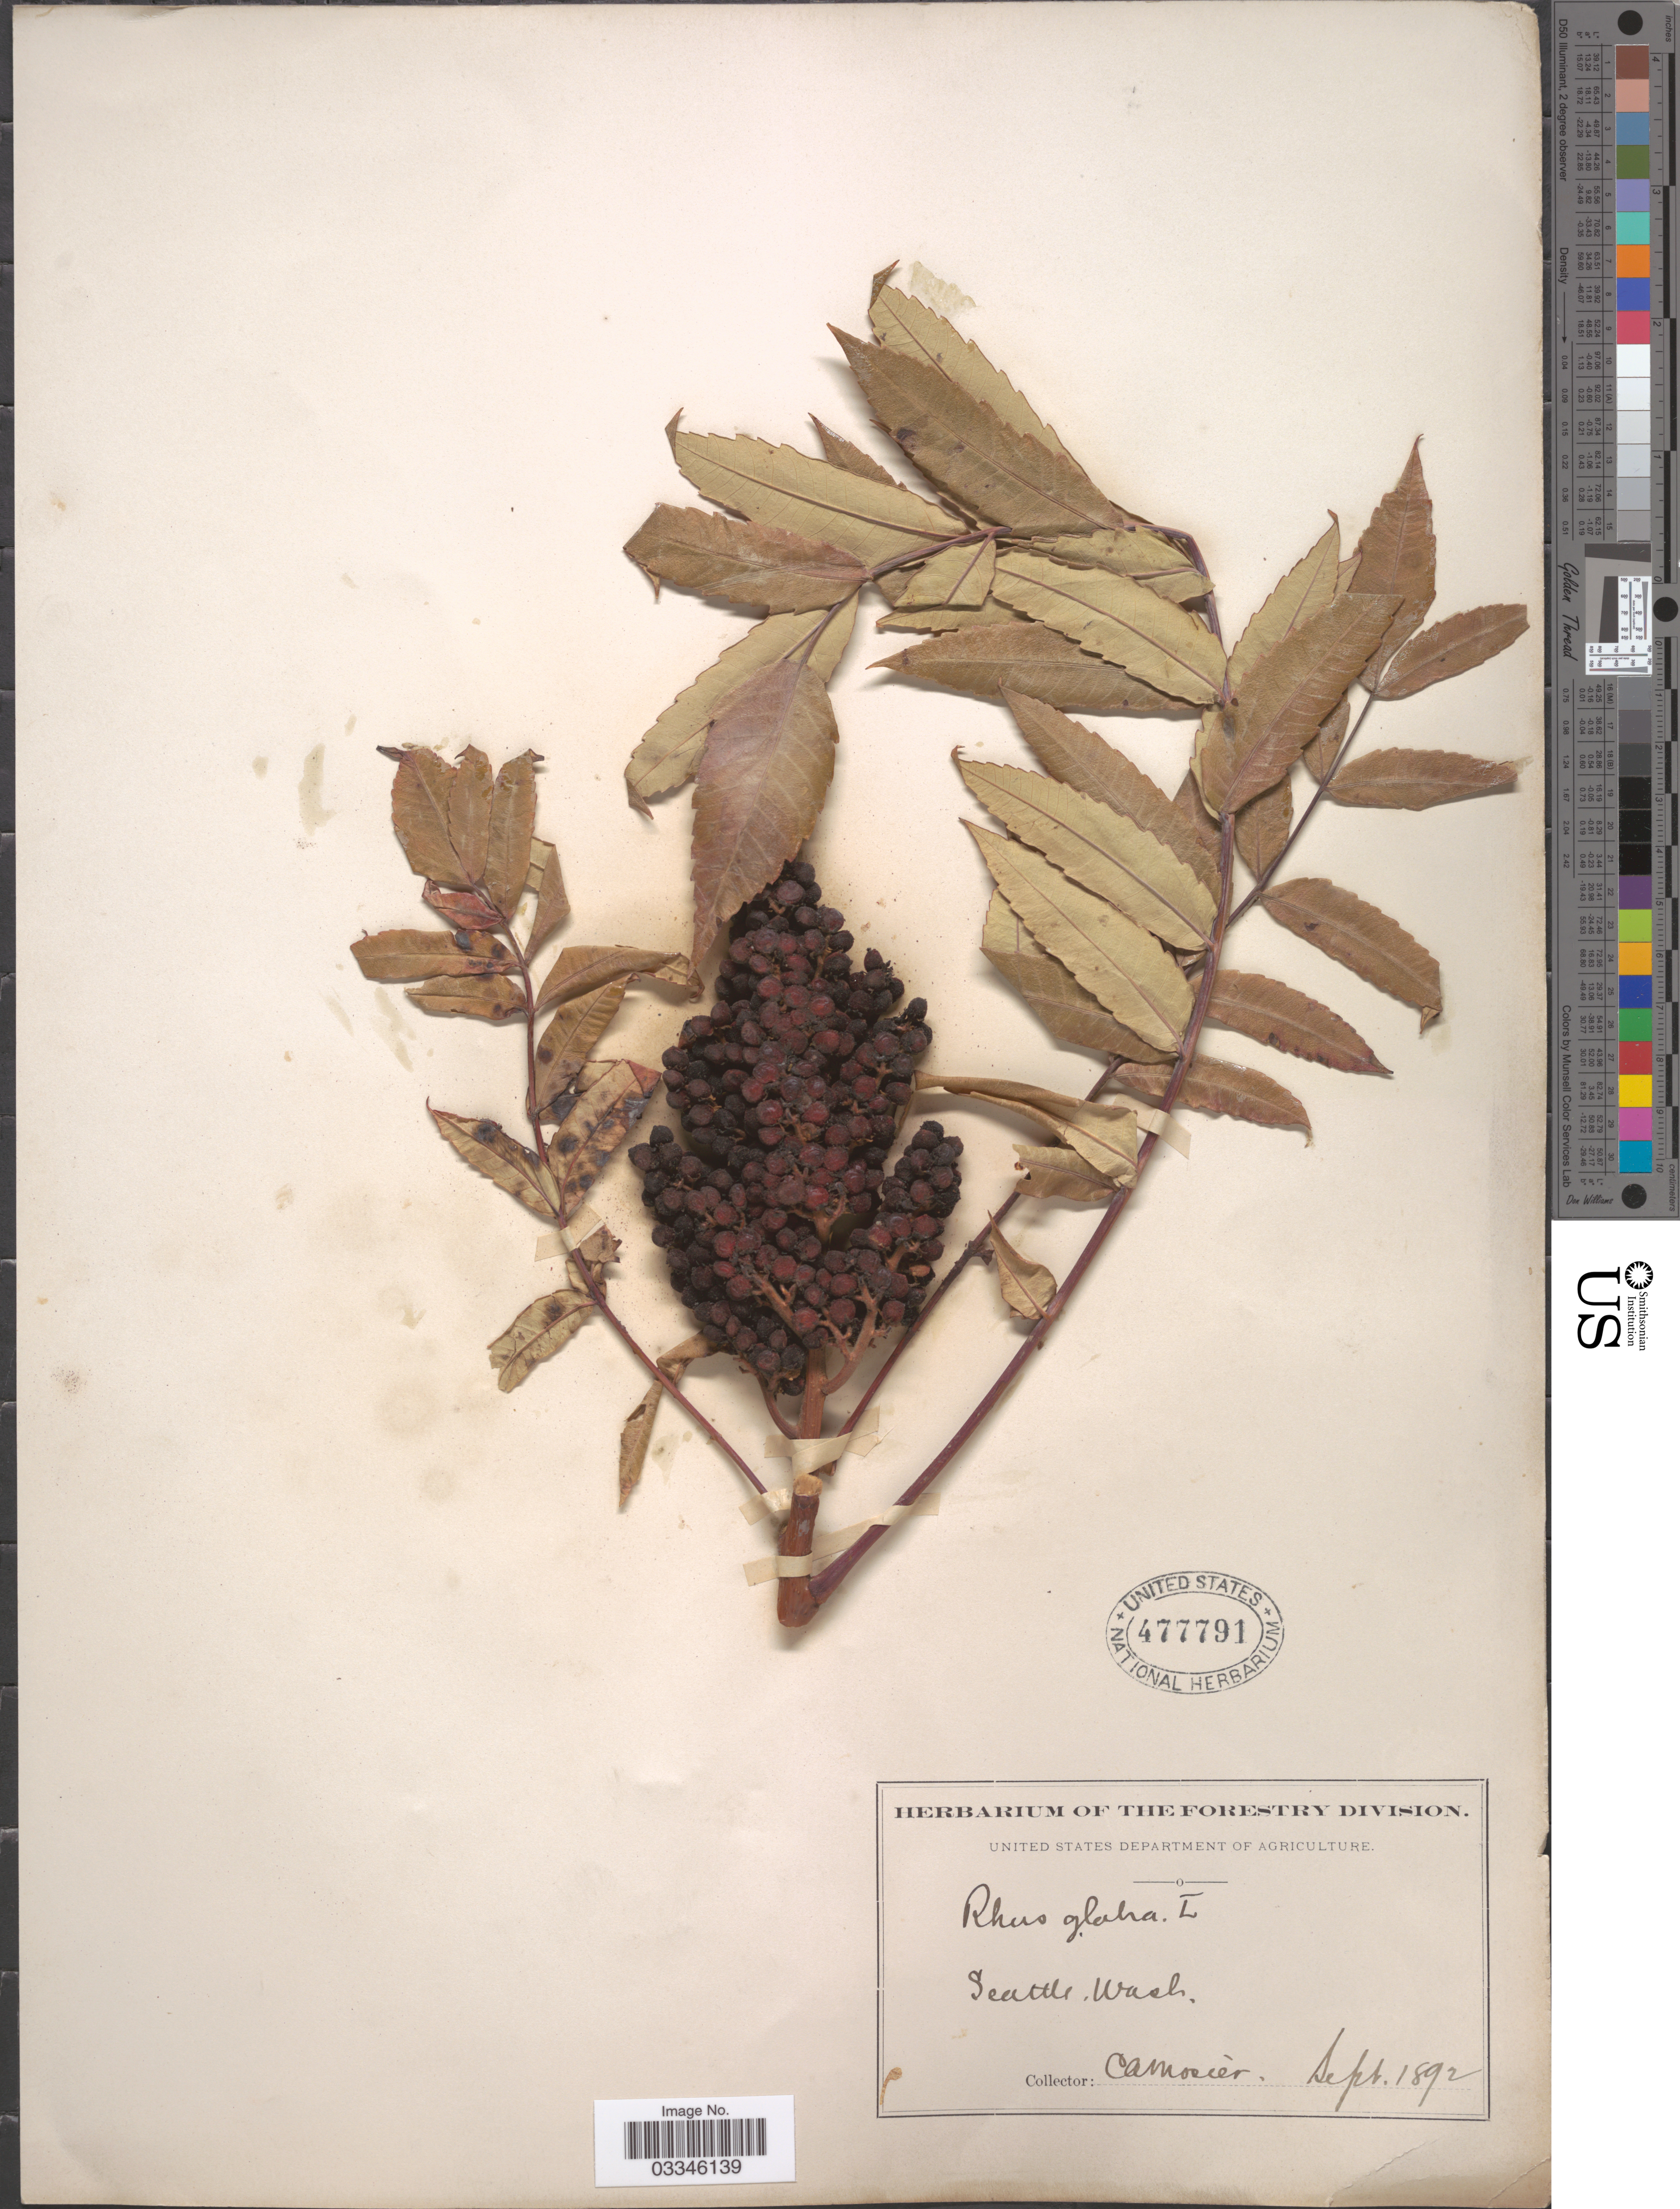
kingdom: Plantae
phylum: Tracheophyta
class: Magnoliopsida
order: Sapindales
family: Anacardiaceae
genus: Rhus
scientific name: Rhus glabra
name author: L.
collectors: C. A. Mosier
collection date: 1892-09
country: United States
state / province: Washington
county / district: King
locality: Seattle.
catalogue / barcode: US 477791